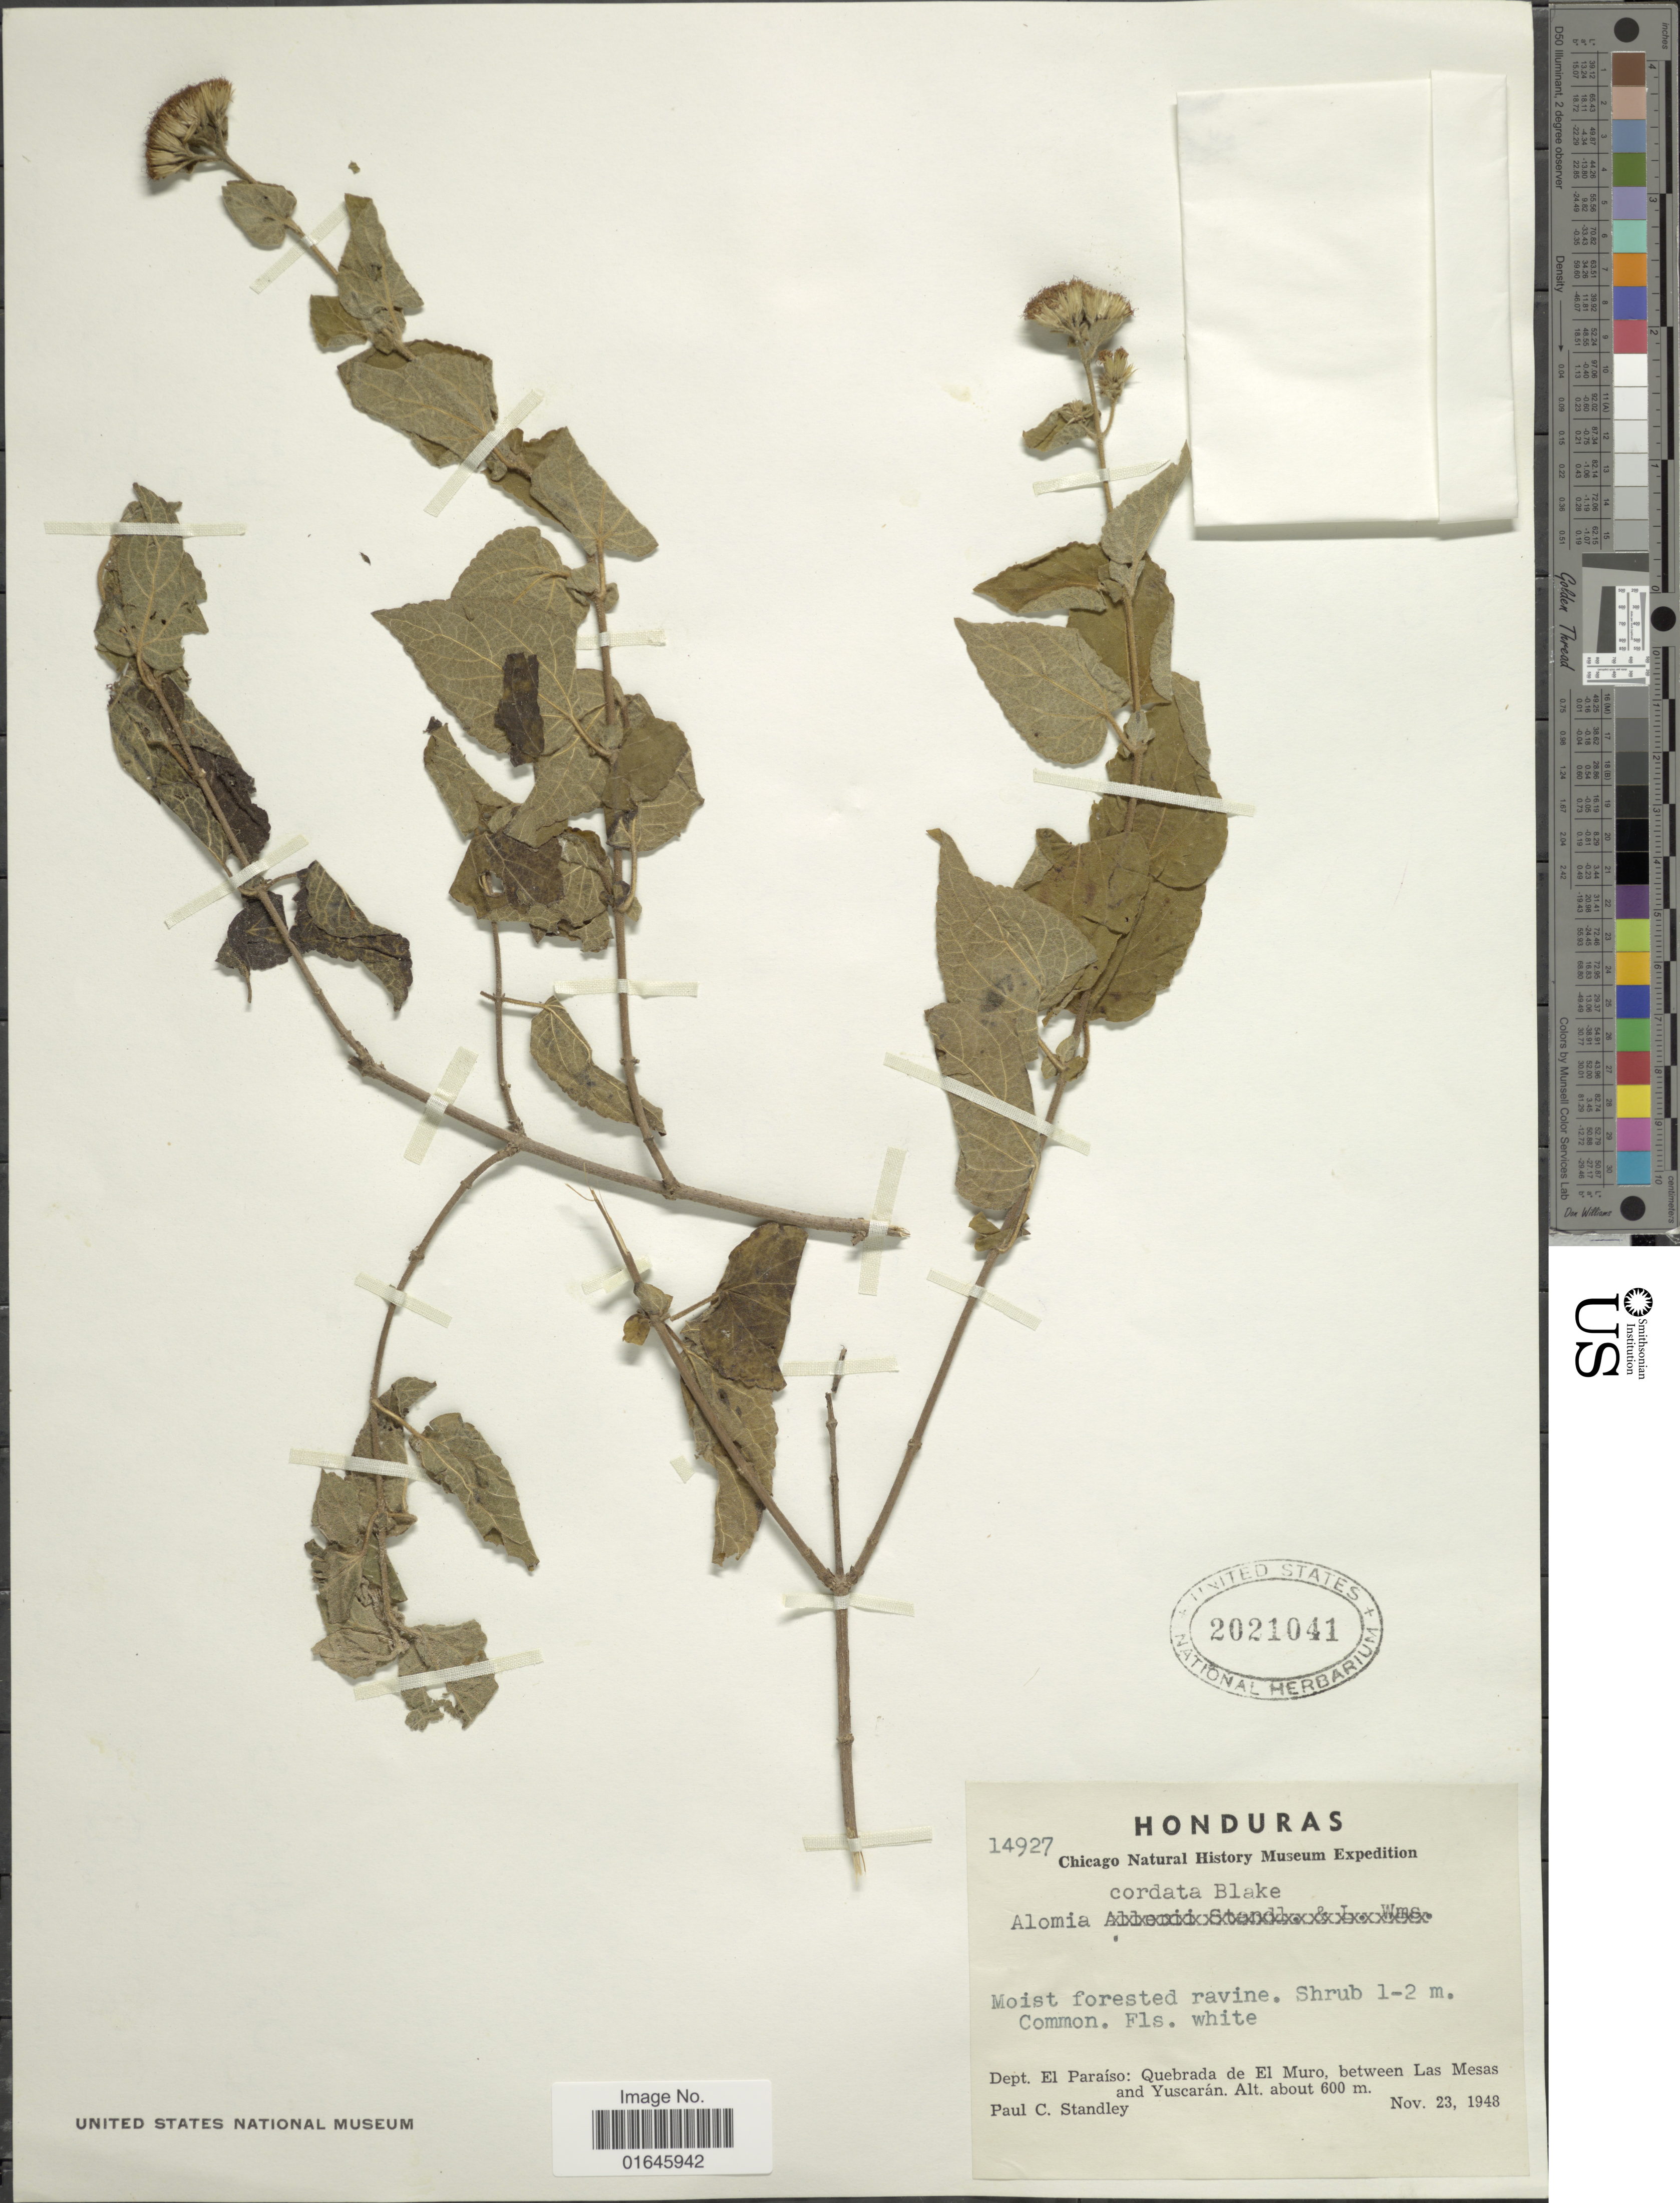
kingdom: Plantae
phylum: Tracheophyta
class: Magnoliopsida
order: Asterales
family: Asteraceae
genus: Blakeanthus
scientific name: Blakeanthus cordatus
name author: (Blake) R.M. King & H. Rob.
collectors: P. C. Standley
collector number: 14927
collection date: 1948-11-23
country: Honduras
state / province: El Paraíso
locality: Dept. El Paraiso: Quebrada de El Muro, between Las Mesas and Yuscaran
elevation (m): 600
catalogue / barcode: US 2021041